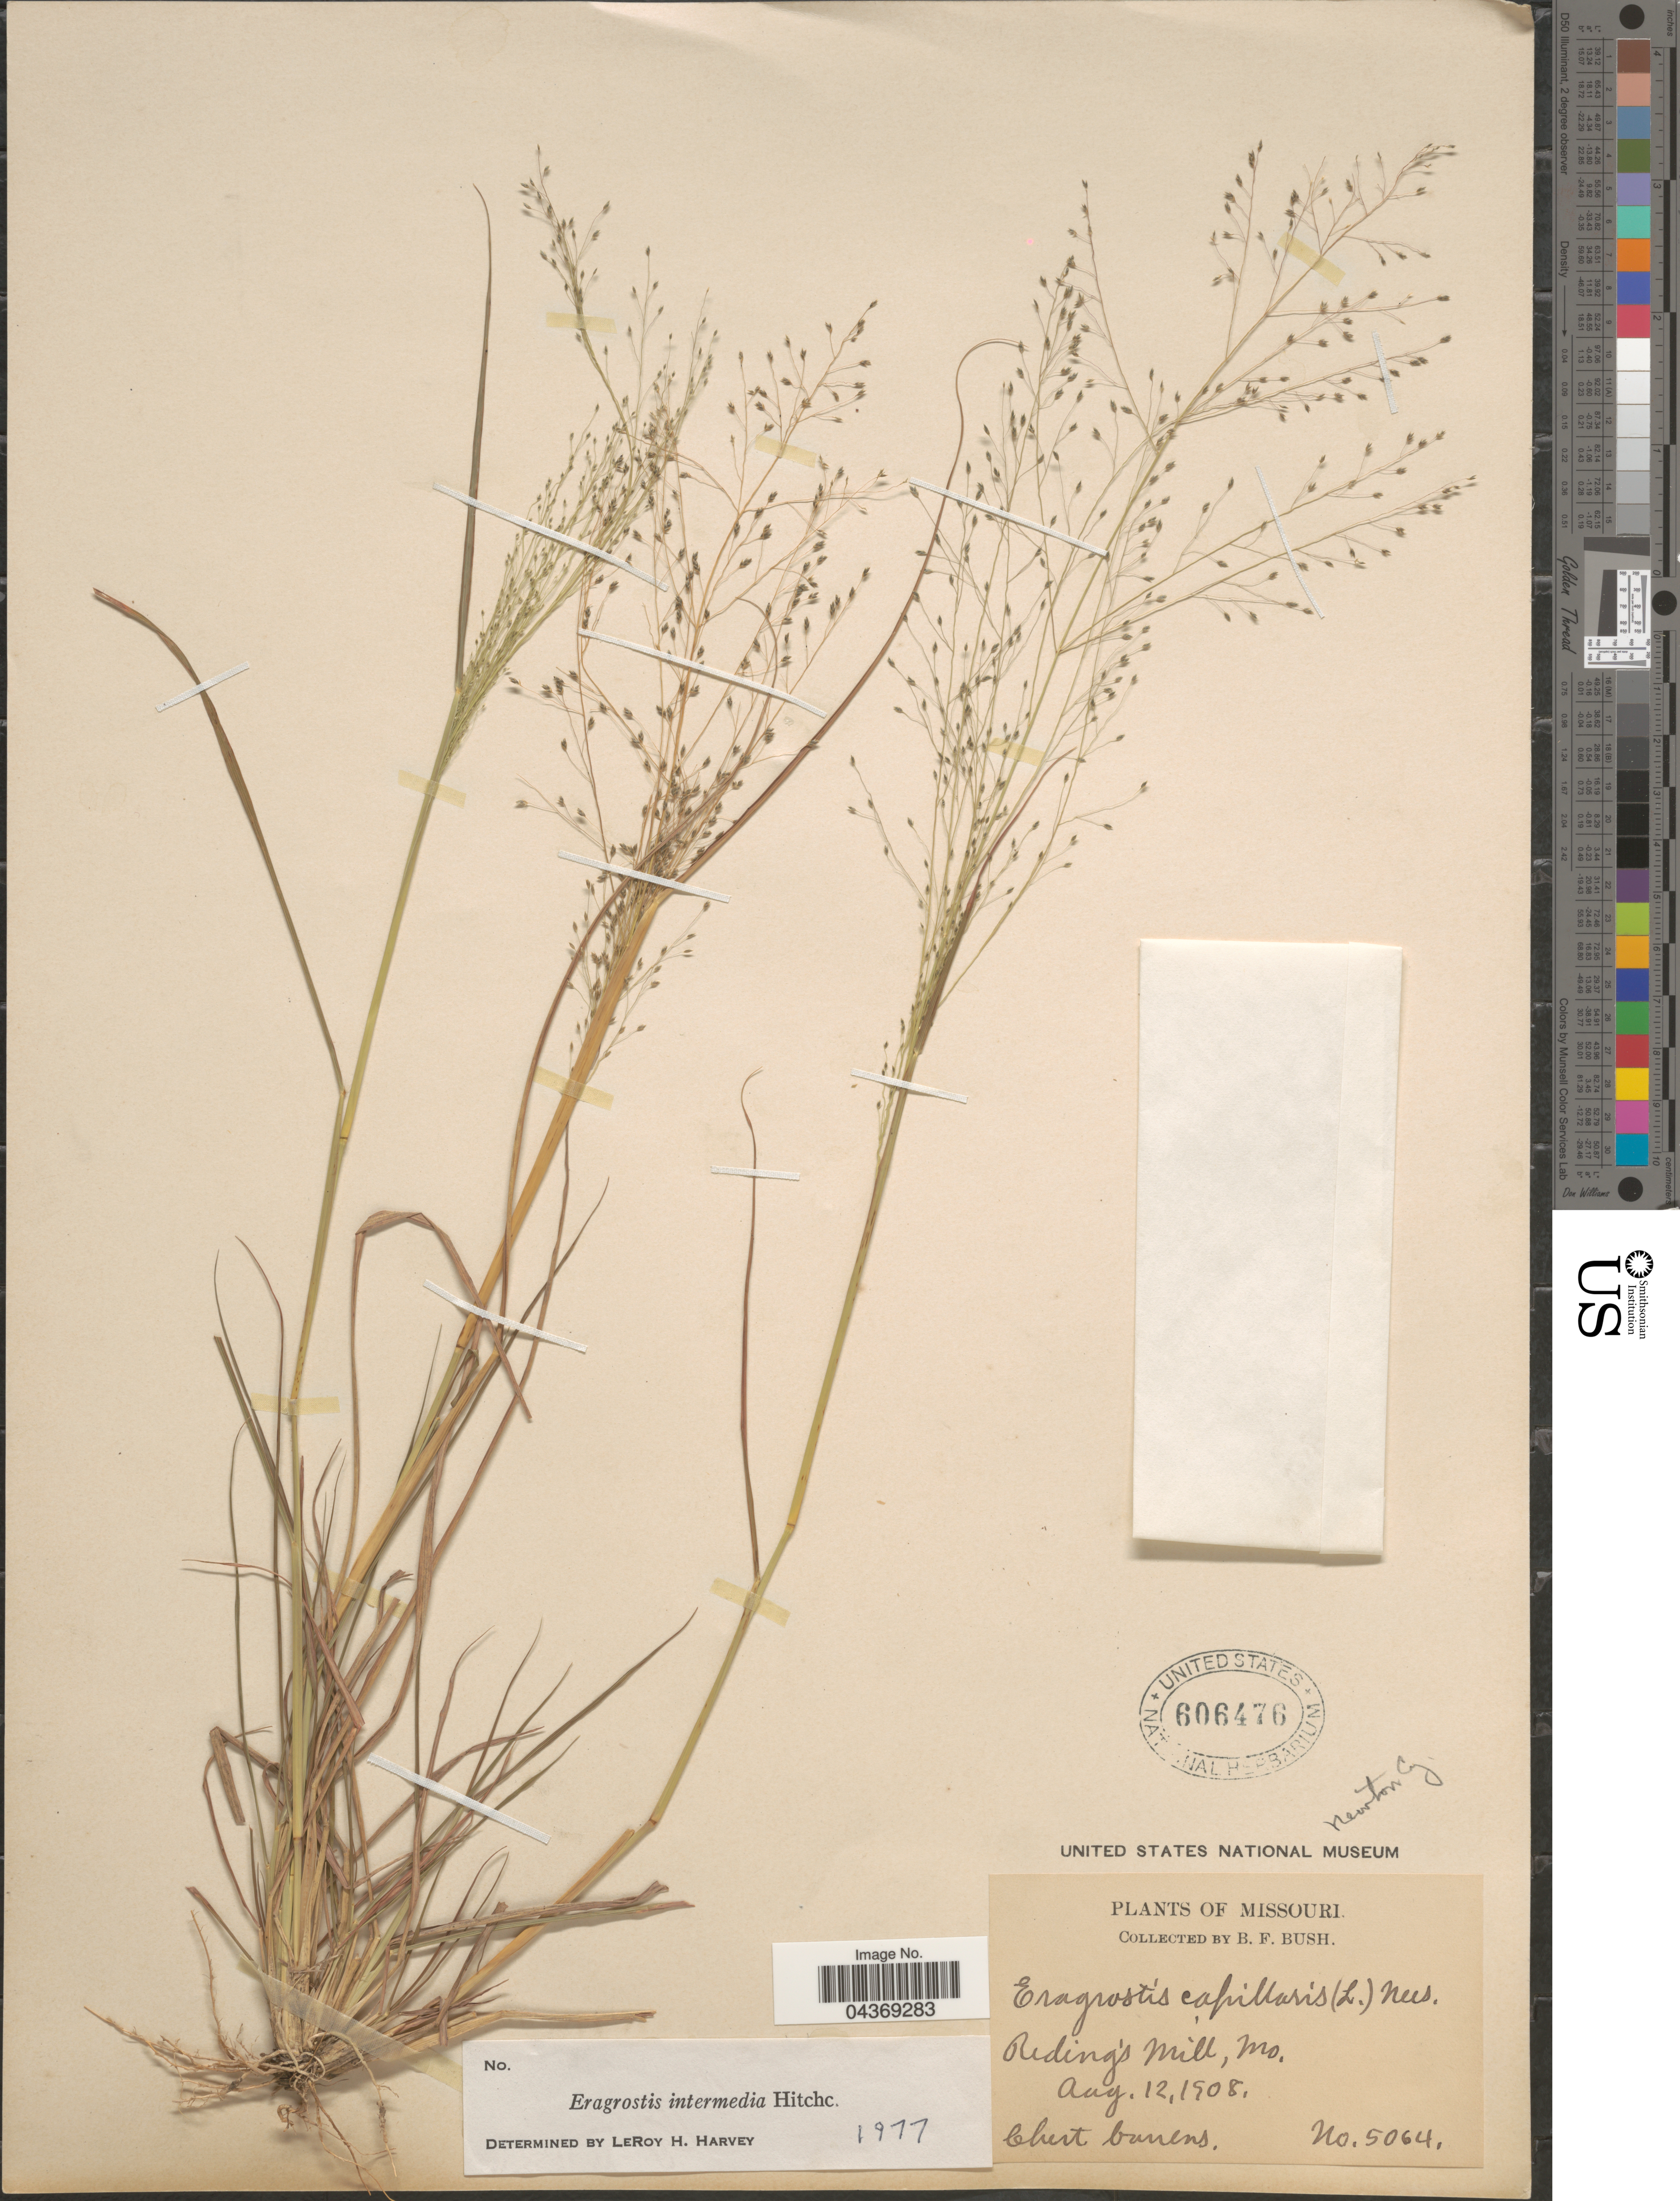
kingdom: Plantae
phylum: Tracheophyta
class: Liliopsida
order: Poales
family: Poaceae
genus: Eragrostis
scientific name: Eragrostis intermedia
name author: Hitchc.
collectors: B. F. Bush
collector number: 5064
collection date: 1908-08-12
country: United States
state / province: Missouri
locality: Reding's Mill. Newton Cy.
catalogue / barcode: US 606476